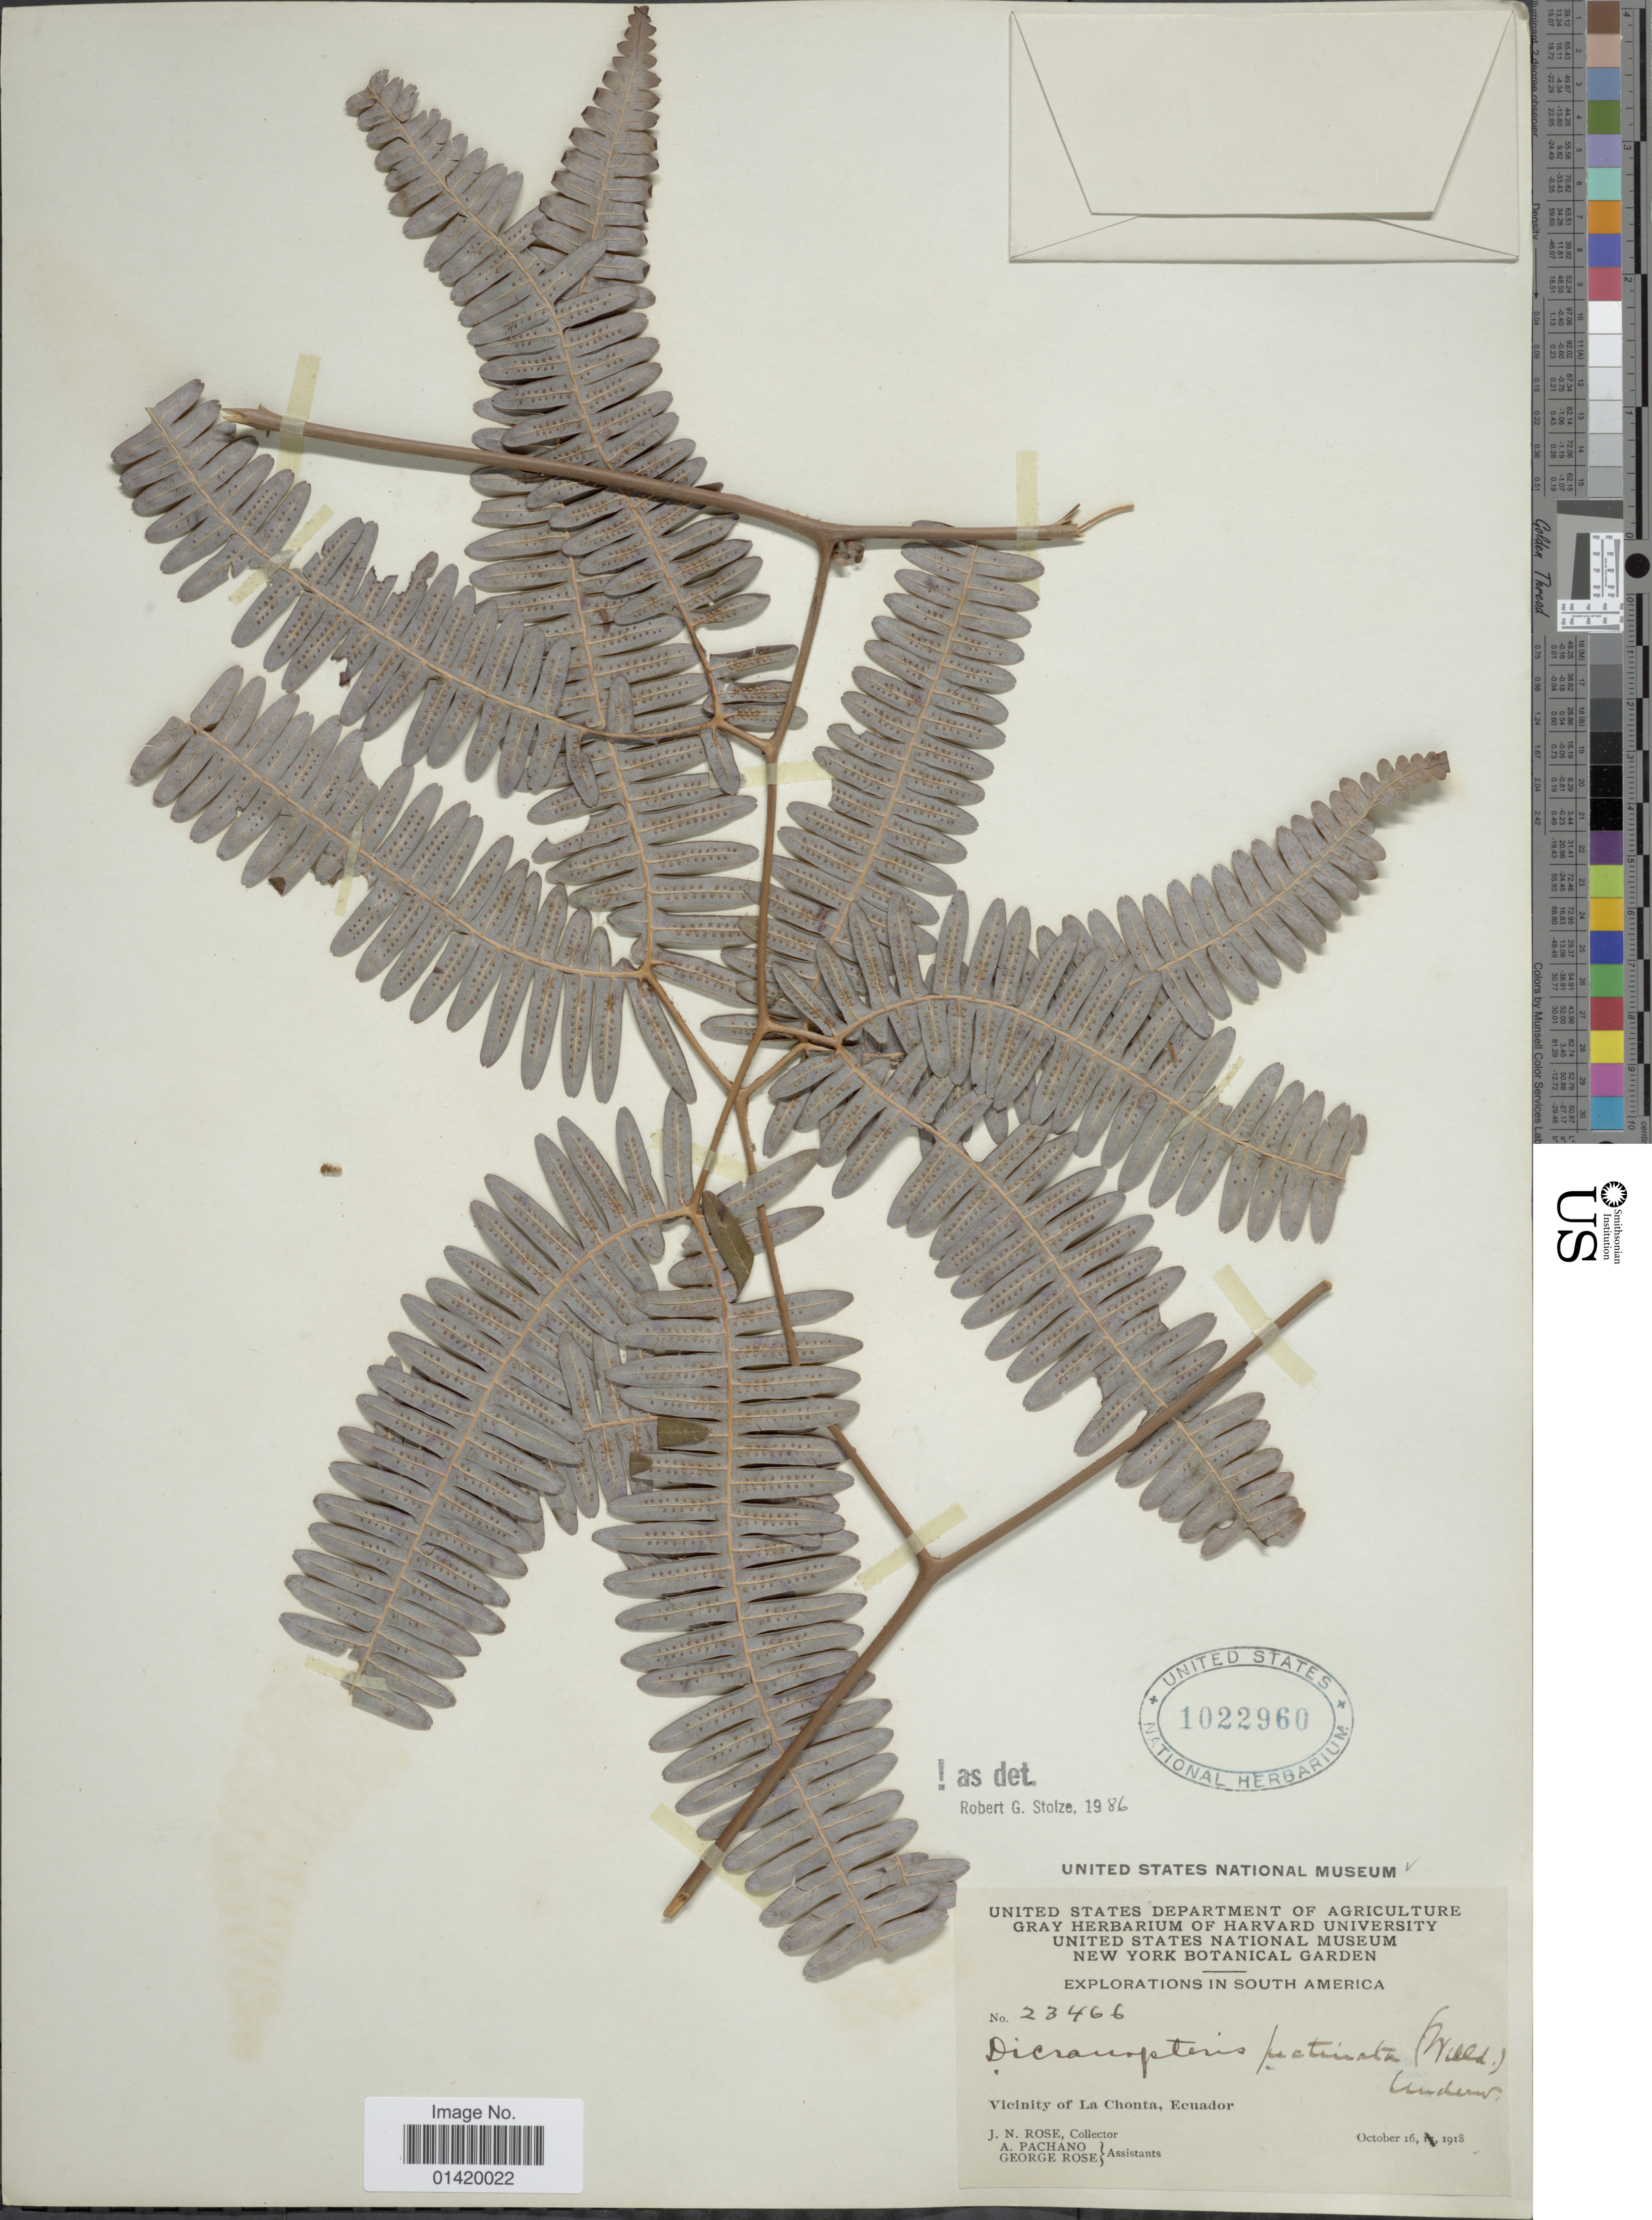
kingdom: Plantae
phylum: Tracheophyta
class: Polypodiopsida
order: Gleicheniales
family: Gleicheniaceae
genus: Gleichenella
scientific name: Gleichenella pectinata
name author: (Willd.) Ching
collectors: J. N. Rose, A. Pachano & G. Rose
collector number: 23466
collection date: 1918-10-16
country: Ecuador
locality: Vicinity of La Chonta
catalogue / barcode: US 1022960